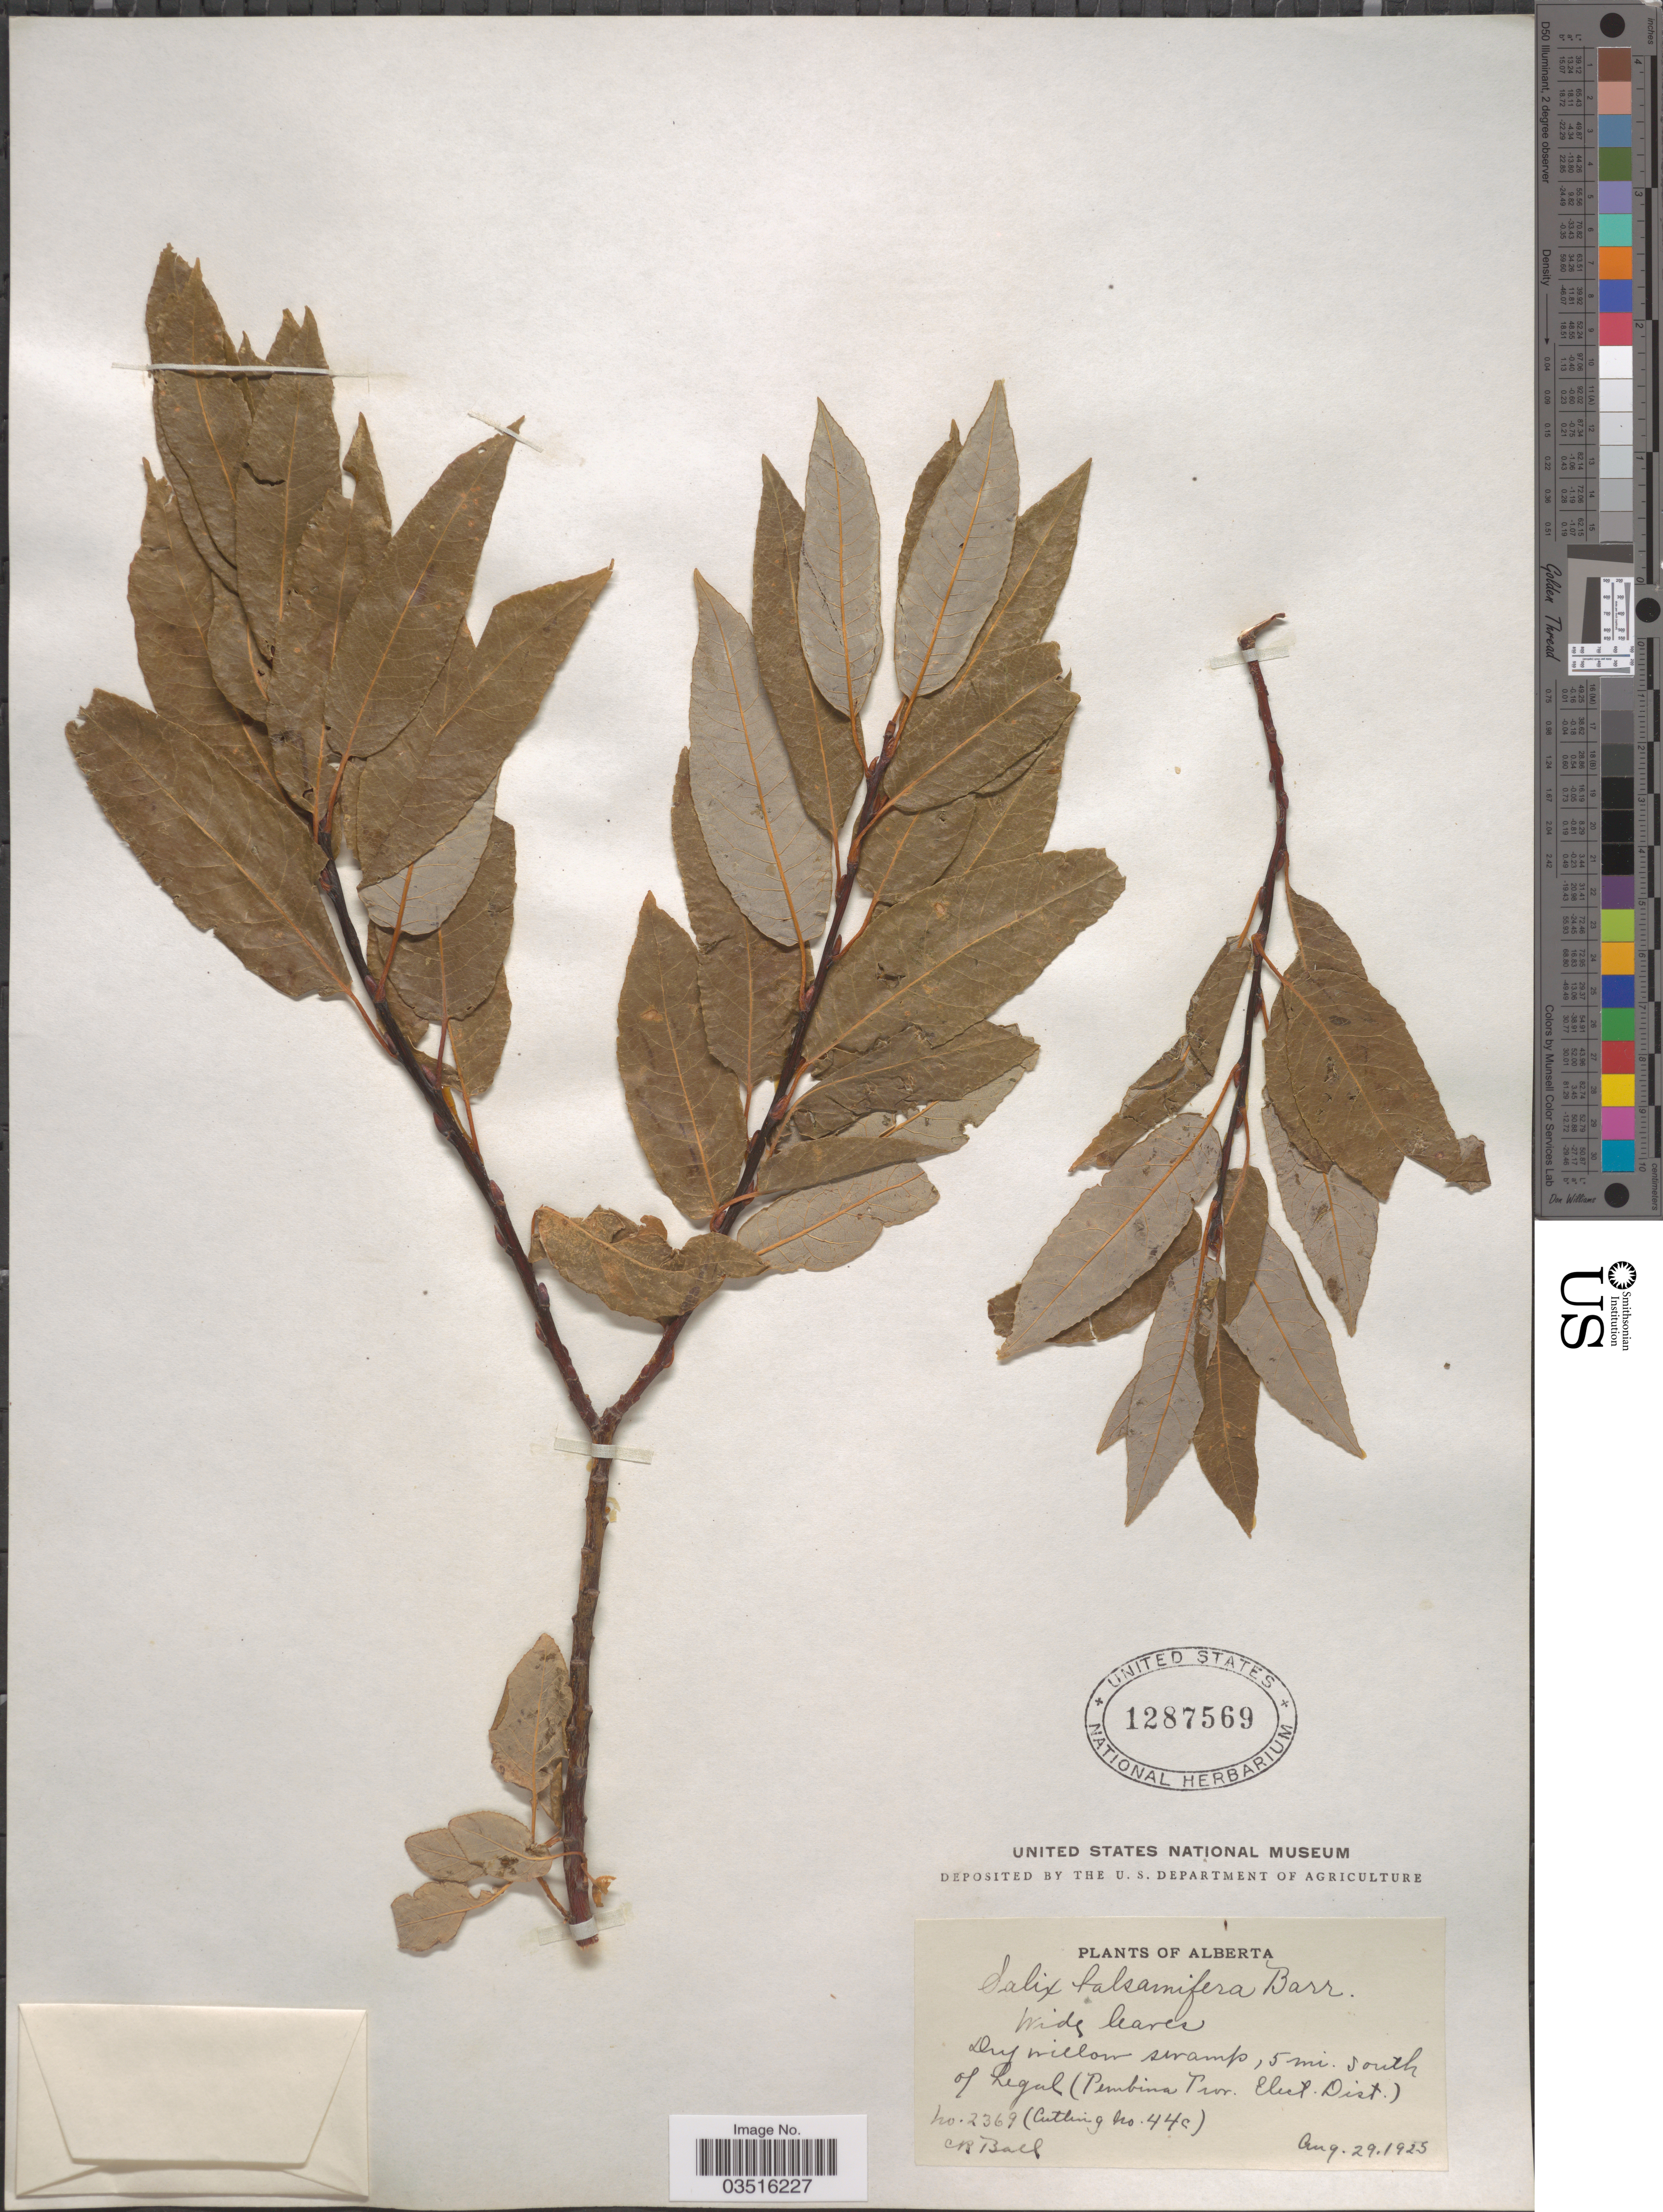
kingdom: Plantae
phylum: Tracheophyta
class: Magnoliopsida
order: Malpighiales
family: Salicaceae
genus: Salix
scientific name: Salix pyrifolia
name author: Ledeb.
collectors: C. R. Ball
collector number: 2369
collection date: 1925-08-29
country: Canada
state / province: Alberta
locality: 5 mi. south of Legal (Pembina Prov. Elect. Dist.).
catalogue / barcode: US 1287569